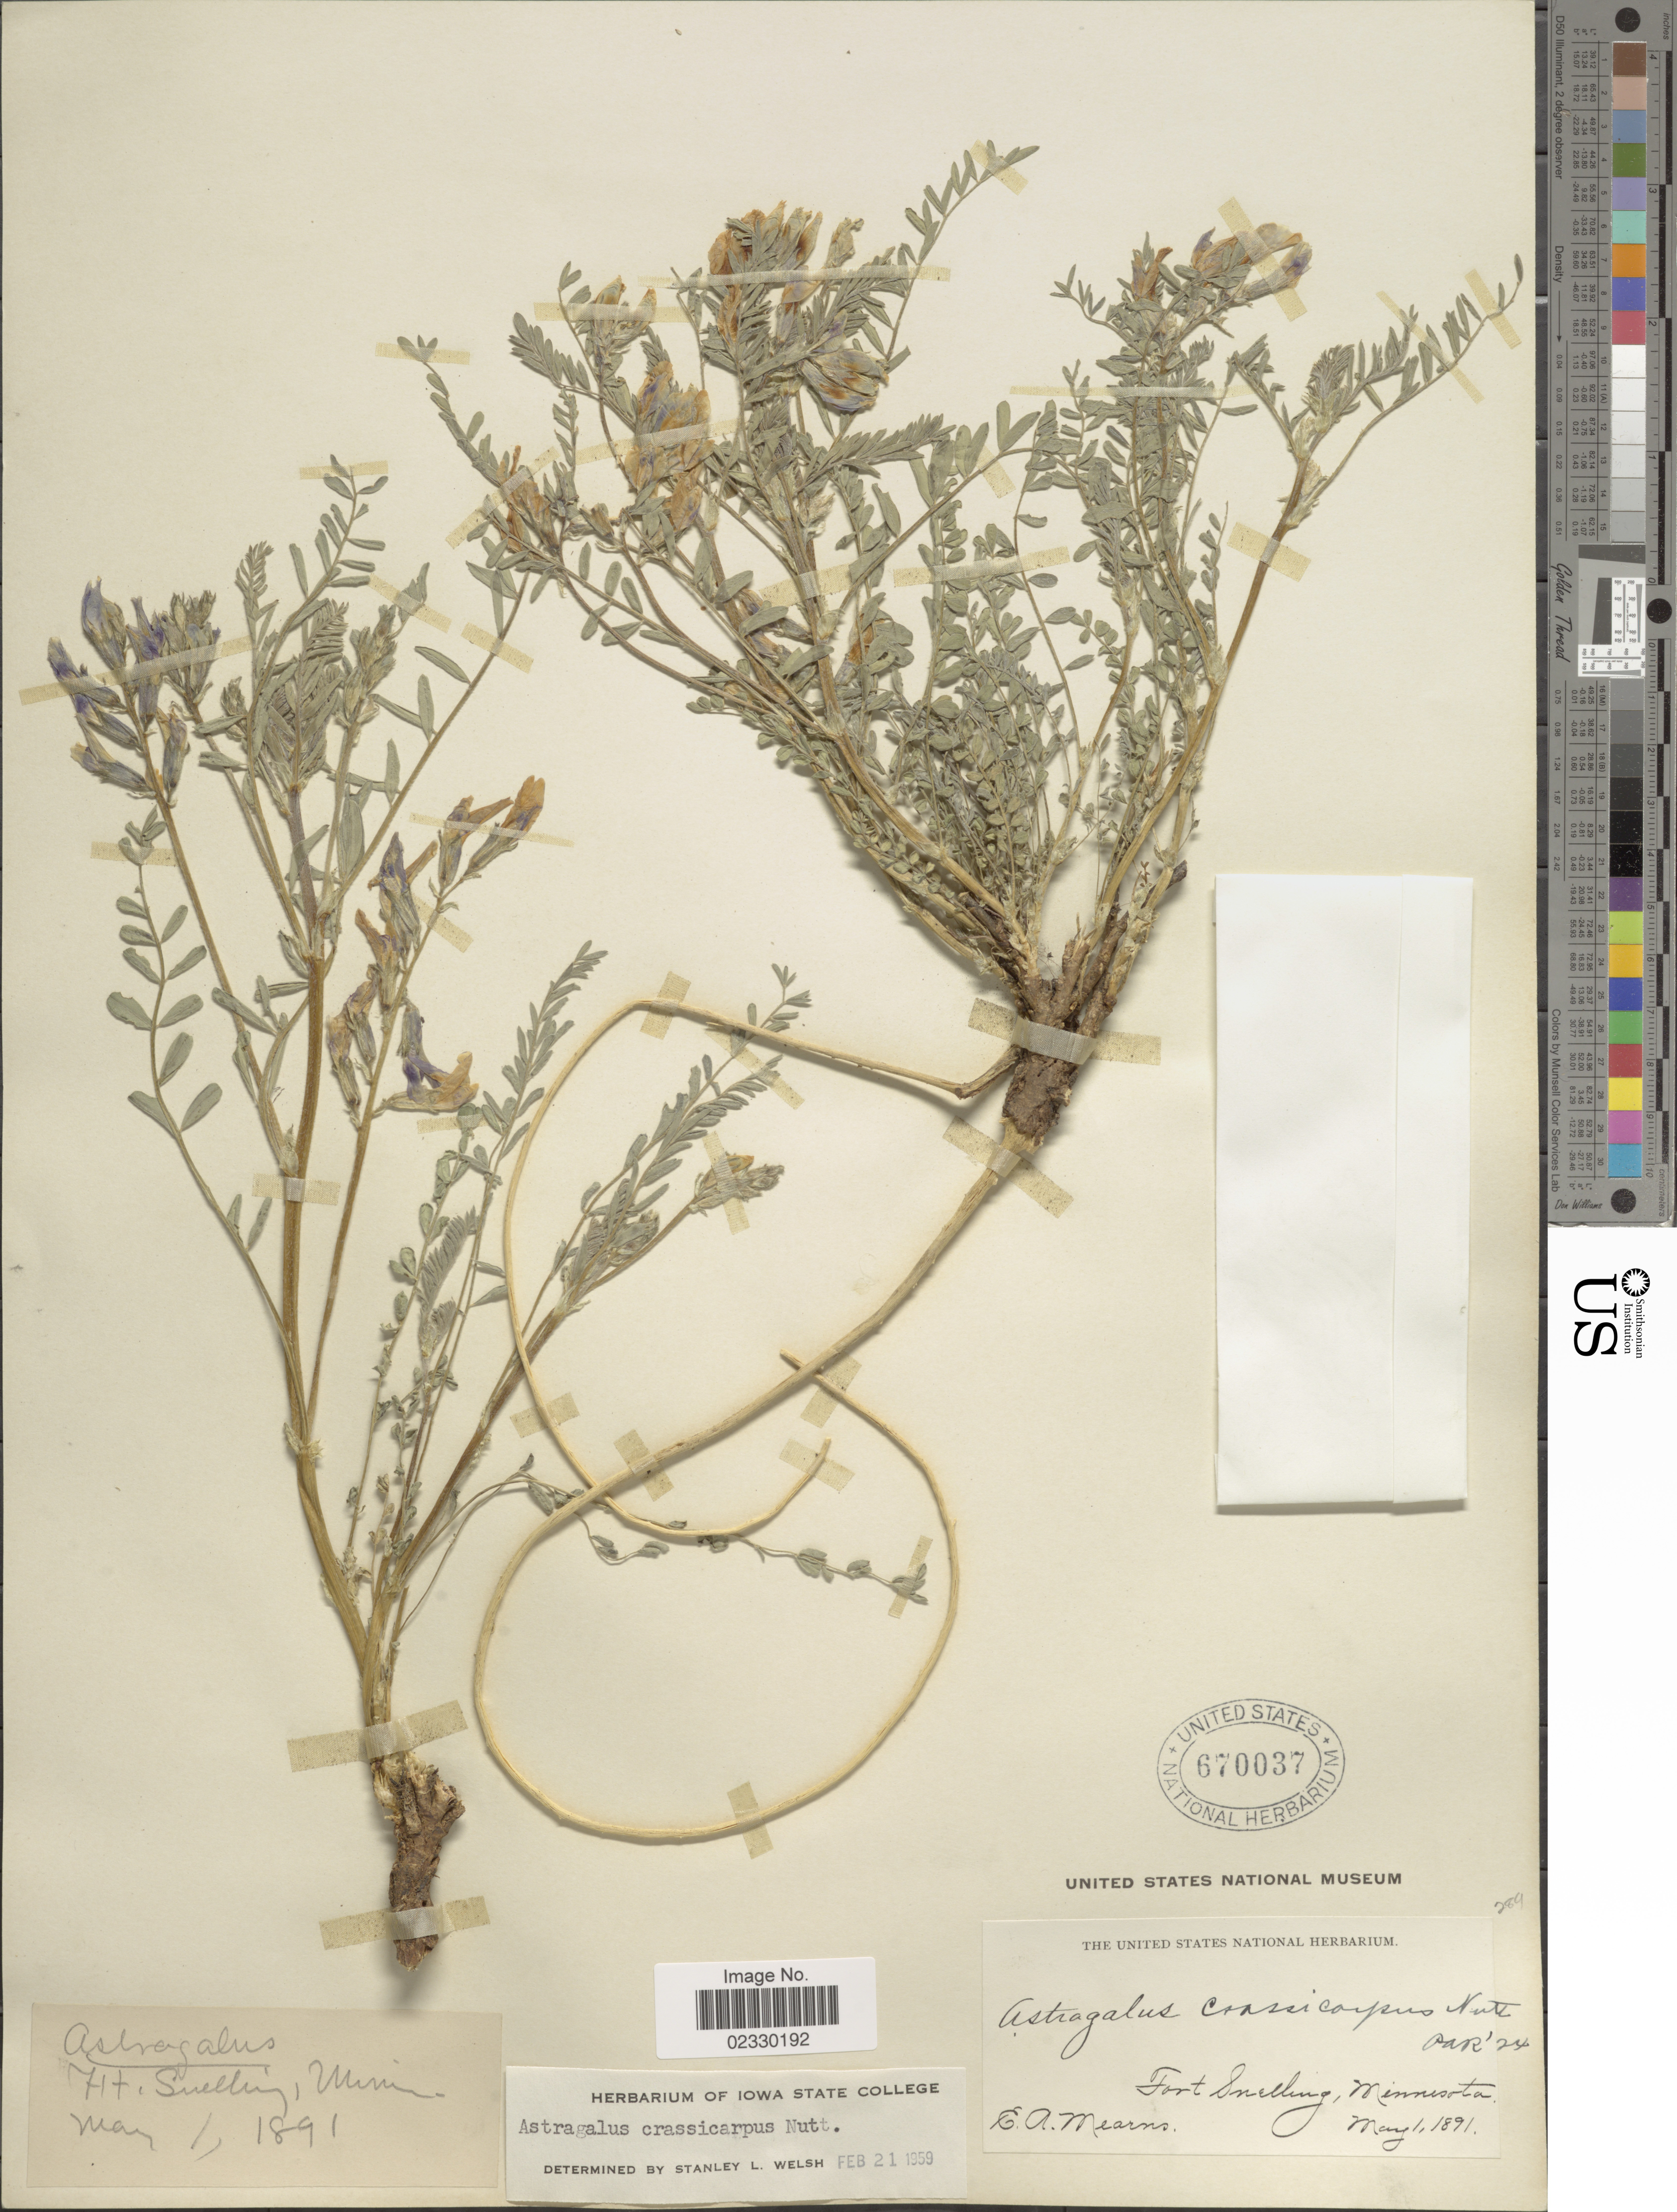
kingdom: Plantae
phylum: Tracheophyta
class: Magnoliopsida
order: Fabales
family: Fabaceae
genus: Astragalus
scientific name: Astragalus crassicarpus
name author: Nutt.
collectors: E. A. Mearns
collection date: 1891-05-01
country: United States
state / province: Minnesota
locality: Fort Snelling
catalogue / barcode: US 670037